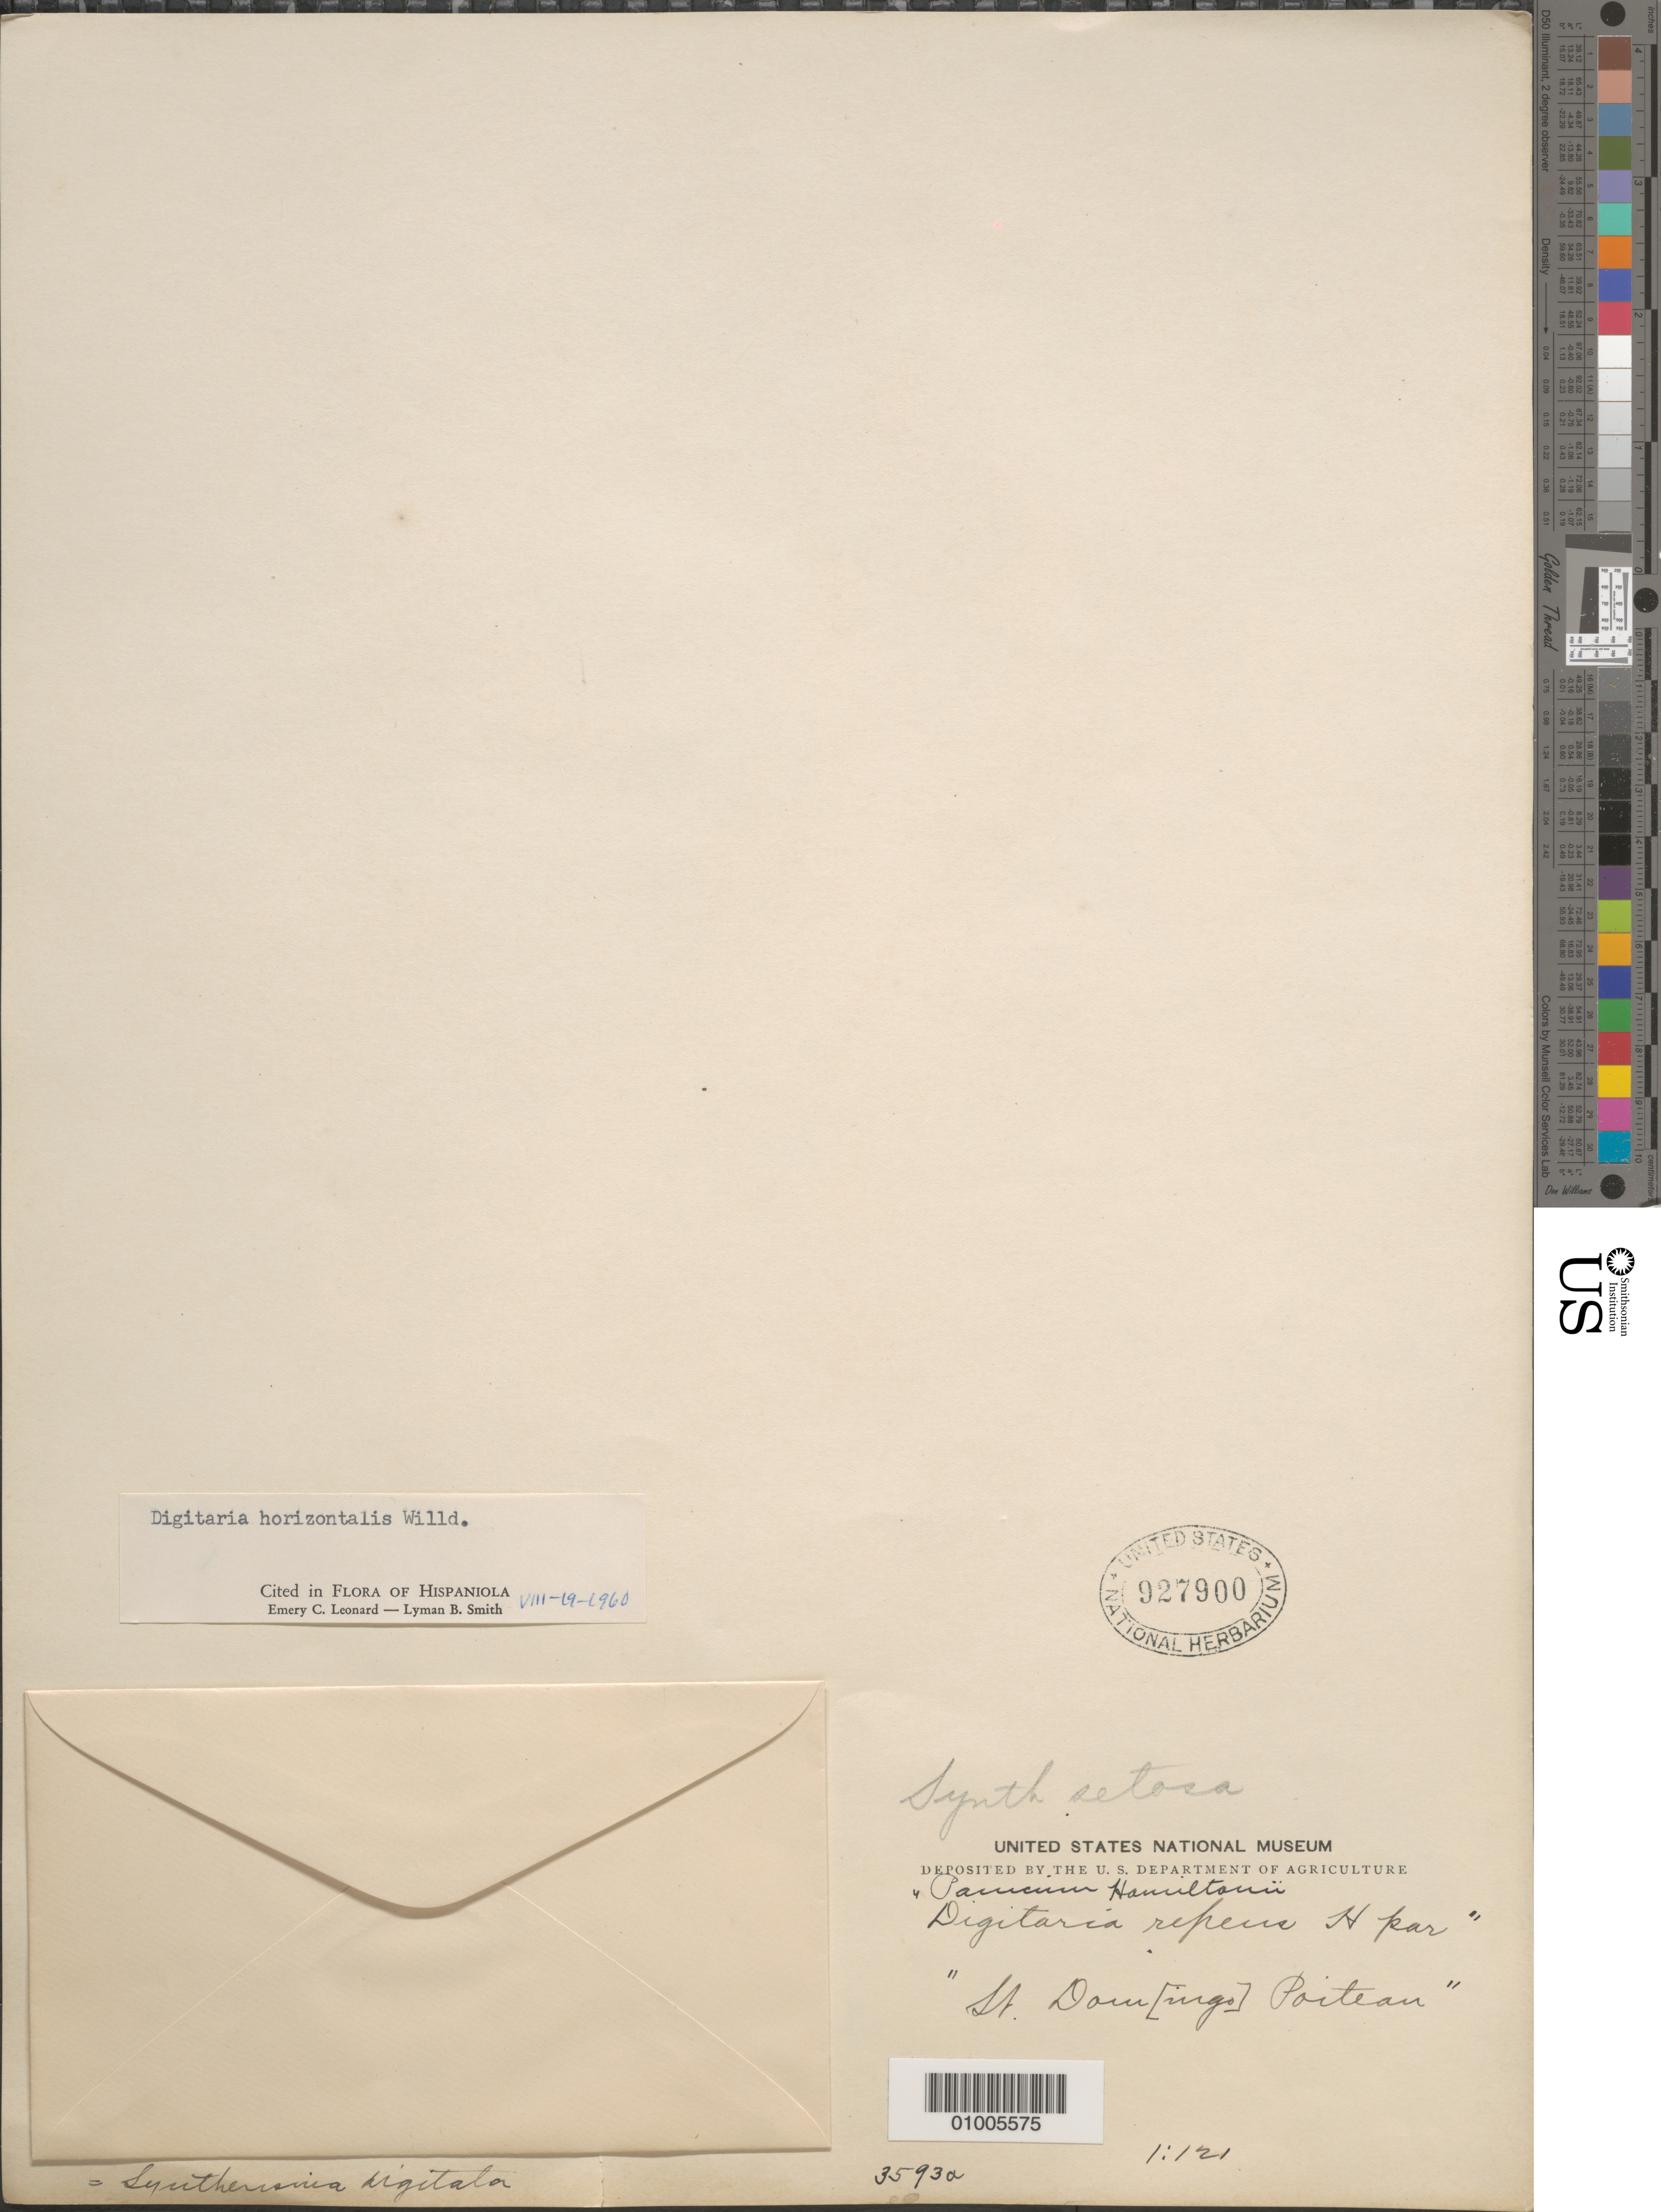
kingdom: Plantae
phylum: Tracheophyta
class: Liliopsida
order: Poales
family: Poaceae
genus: Digitaria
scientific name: Digitaria horizontalis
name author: Willd.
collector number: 35930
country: Dominican Republic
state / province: Distrito Nacional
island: Hispaniola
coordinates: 0 N, 0 E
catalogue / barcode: US 927900